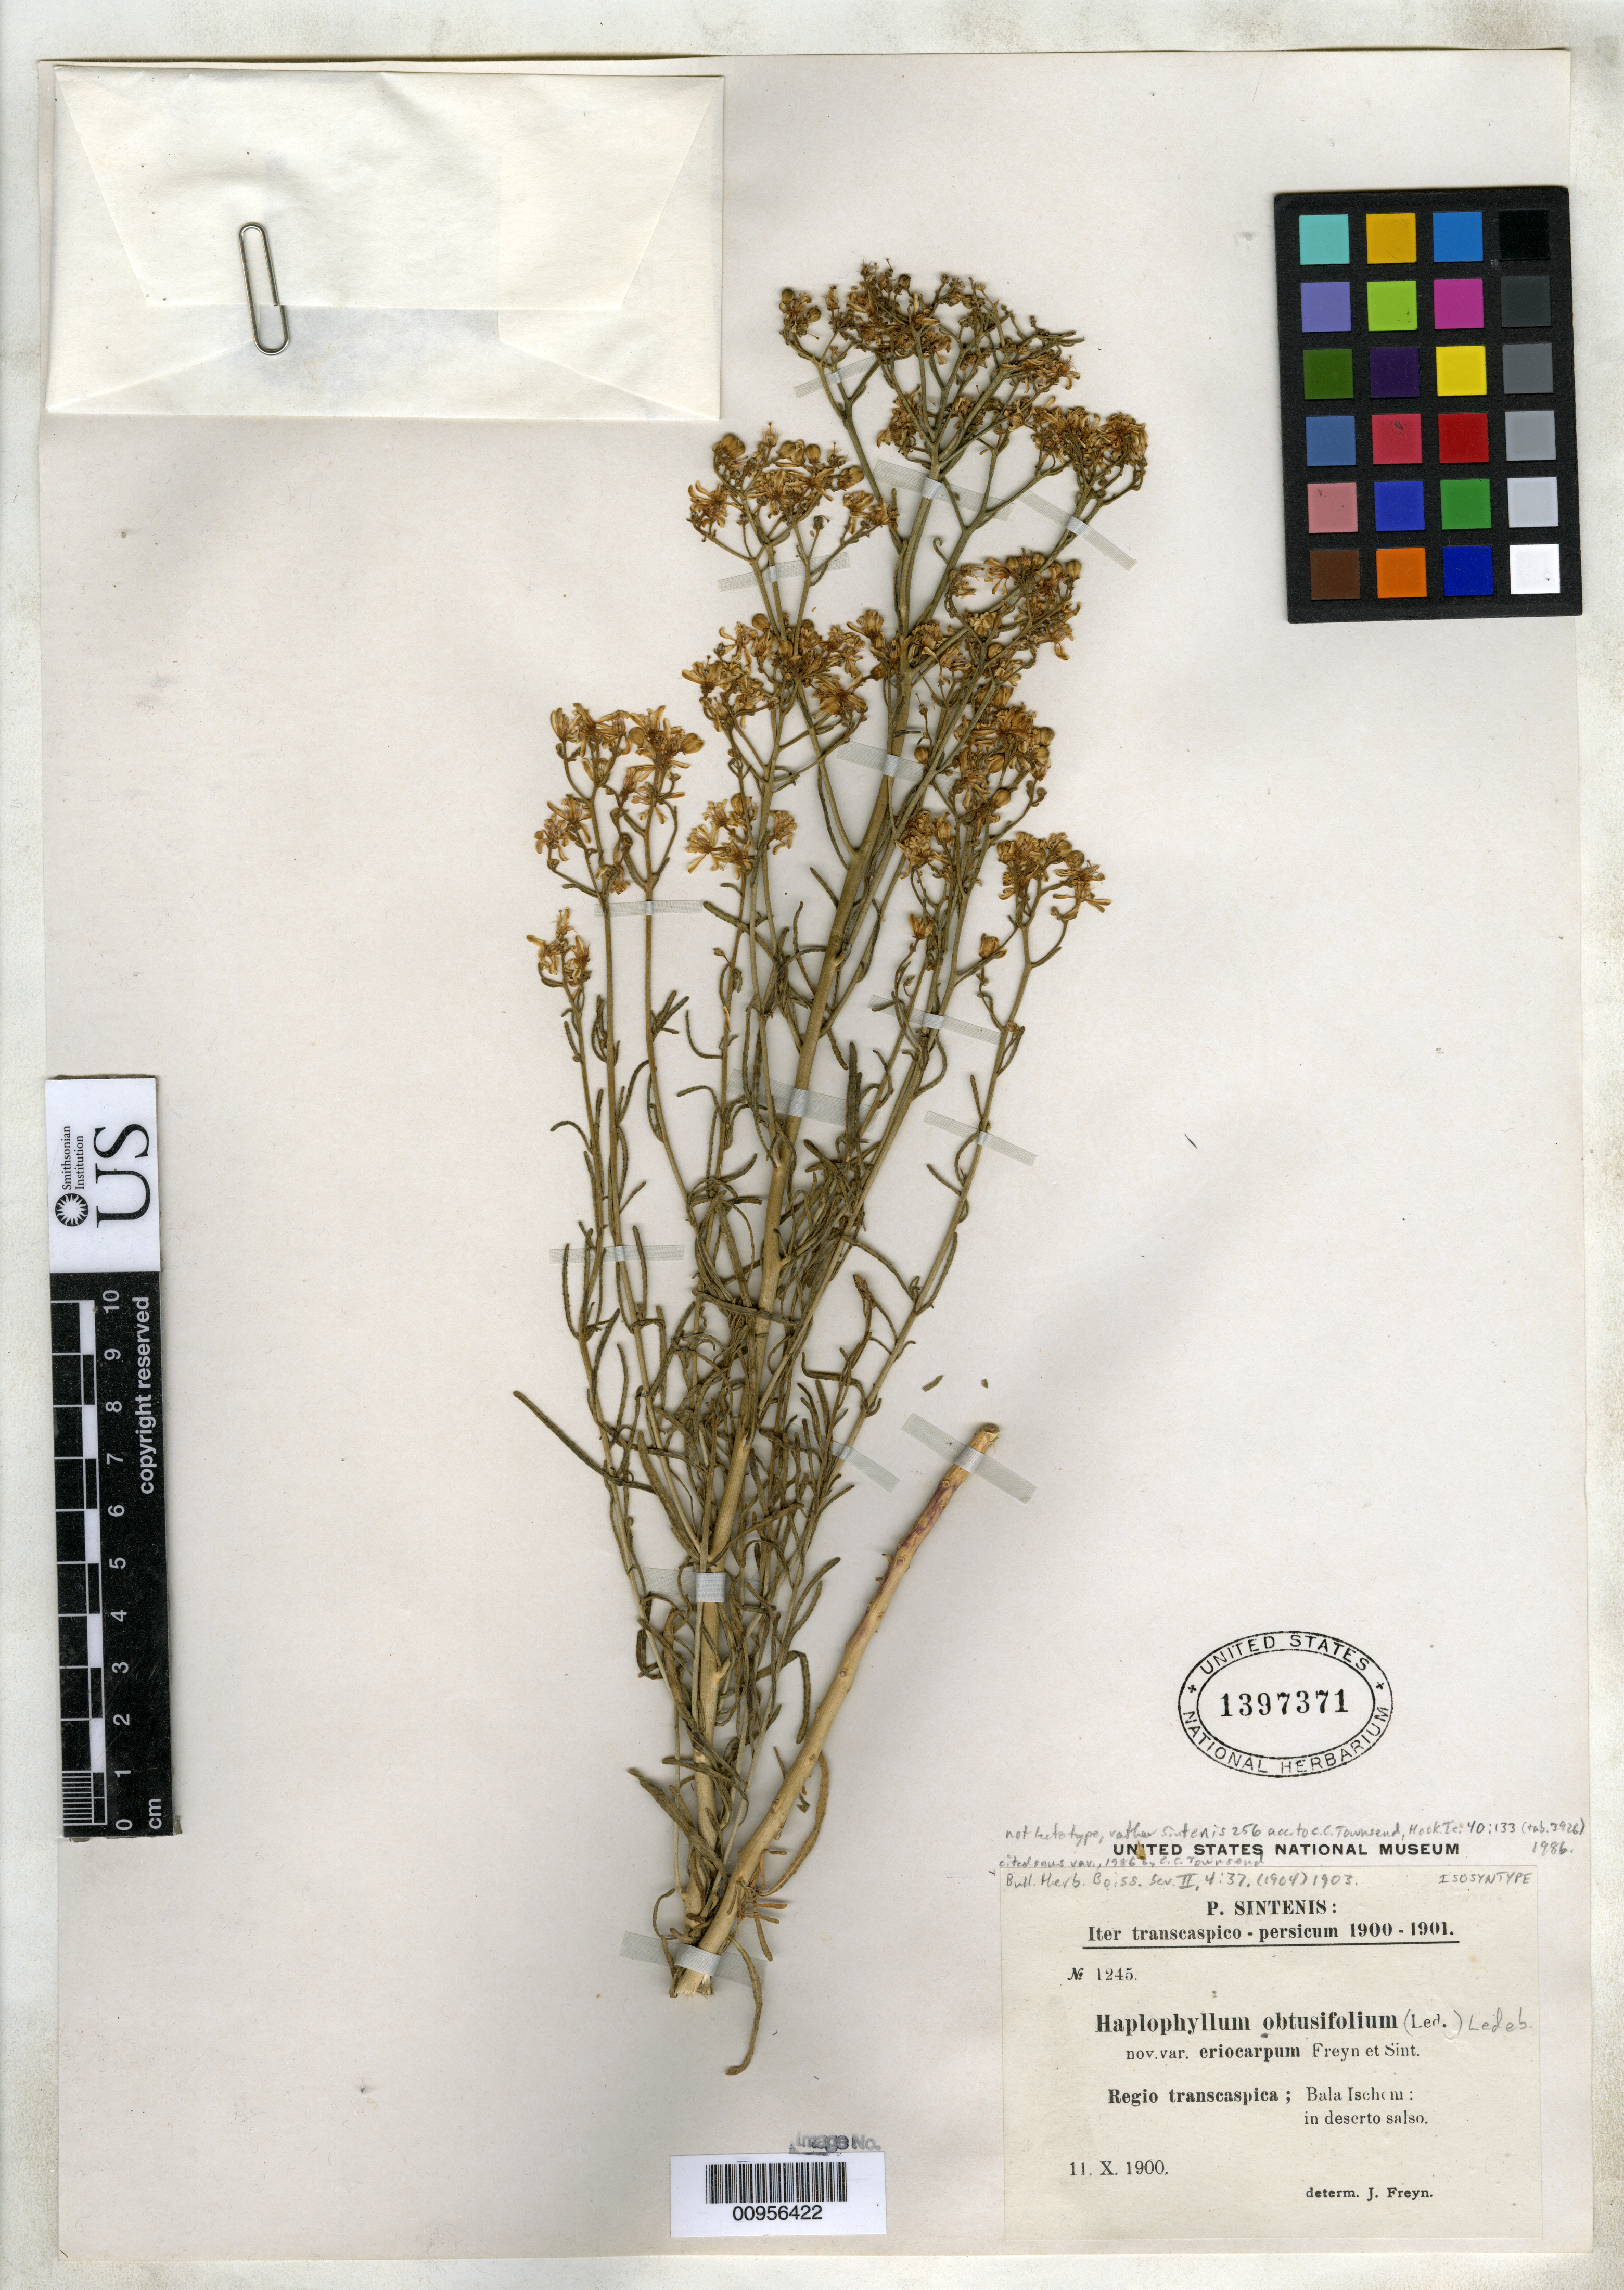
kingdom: Plantae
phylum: Tracheophyta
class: Magnoliopsida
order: Sapindales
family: Rutaceae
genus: Haplophyllum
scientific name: Haplophyllum obtusifolium var. eriocarpum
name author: Freyn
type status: Isosyntype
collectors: P. Sintenis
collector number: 1245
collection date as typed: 11 Oct 1900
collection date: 1900-10-11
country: Turkmenistan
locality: Regio transcaspica; Bala Ischem: in deserto salso.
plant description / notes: Lectotype is Sintenis 256 as designated by Townsend, Hook. Icon. 40: 133, tab. 3926 (1986).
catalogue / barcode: US 1397371